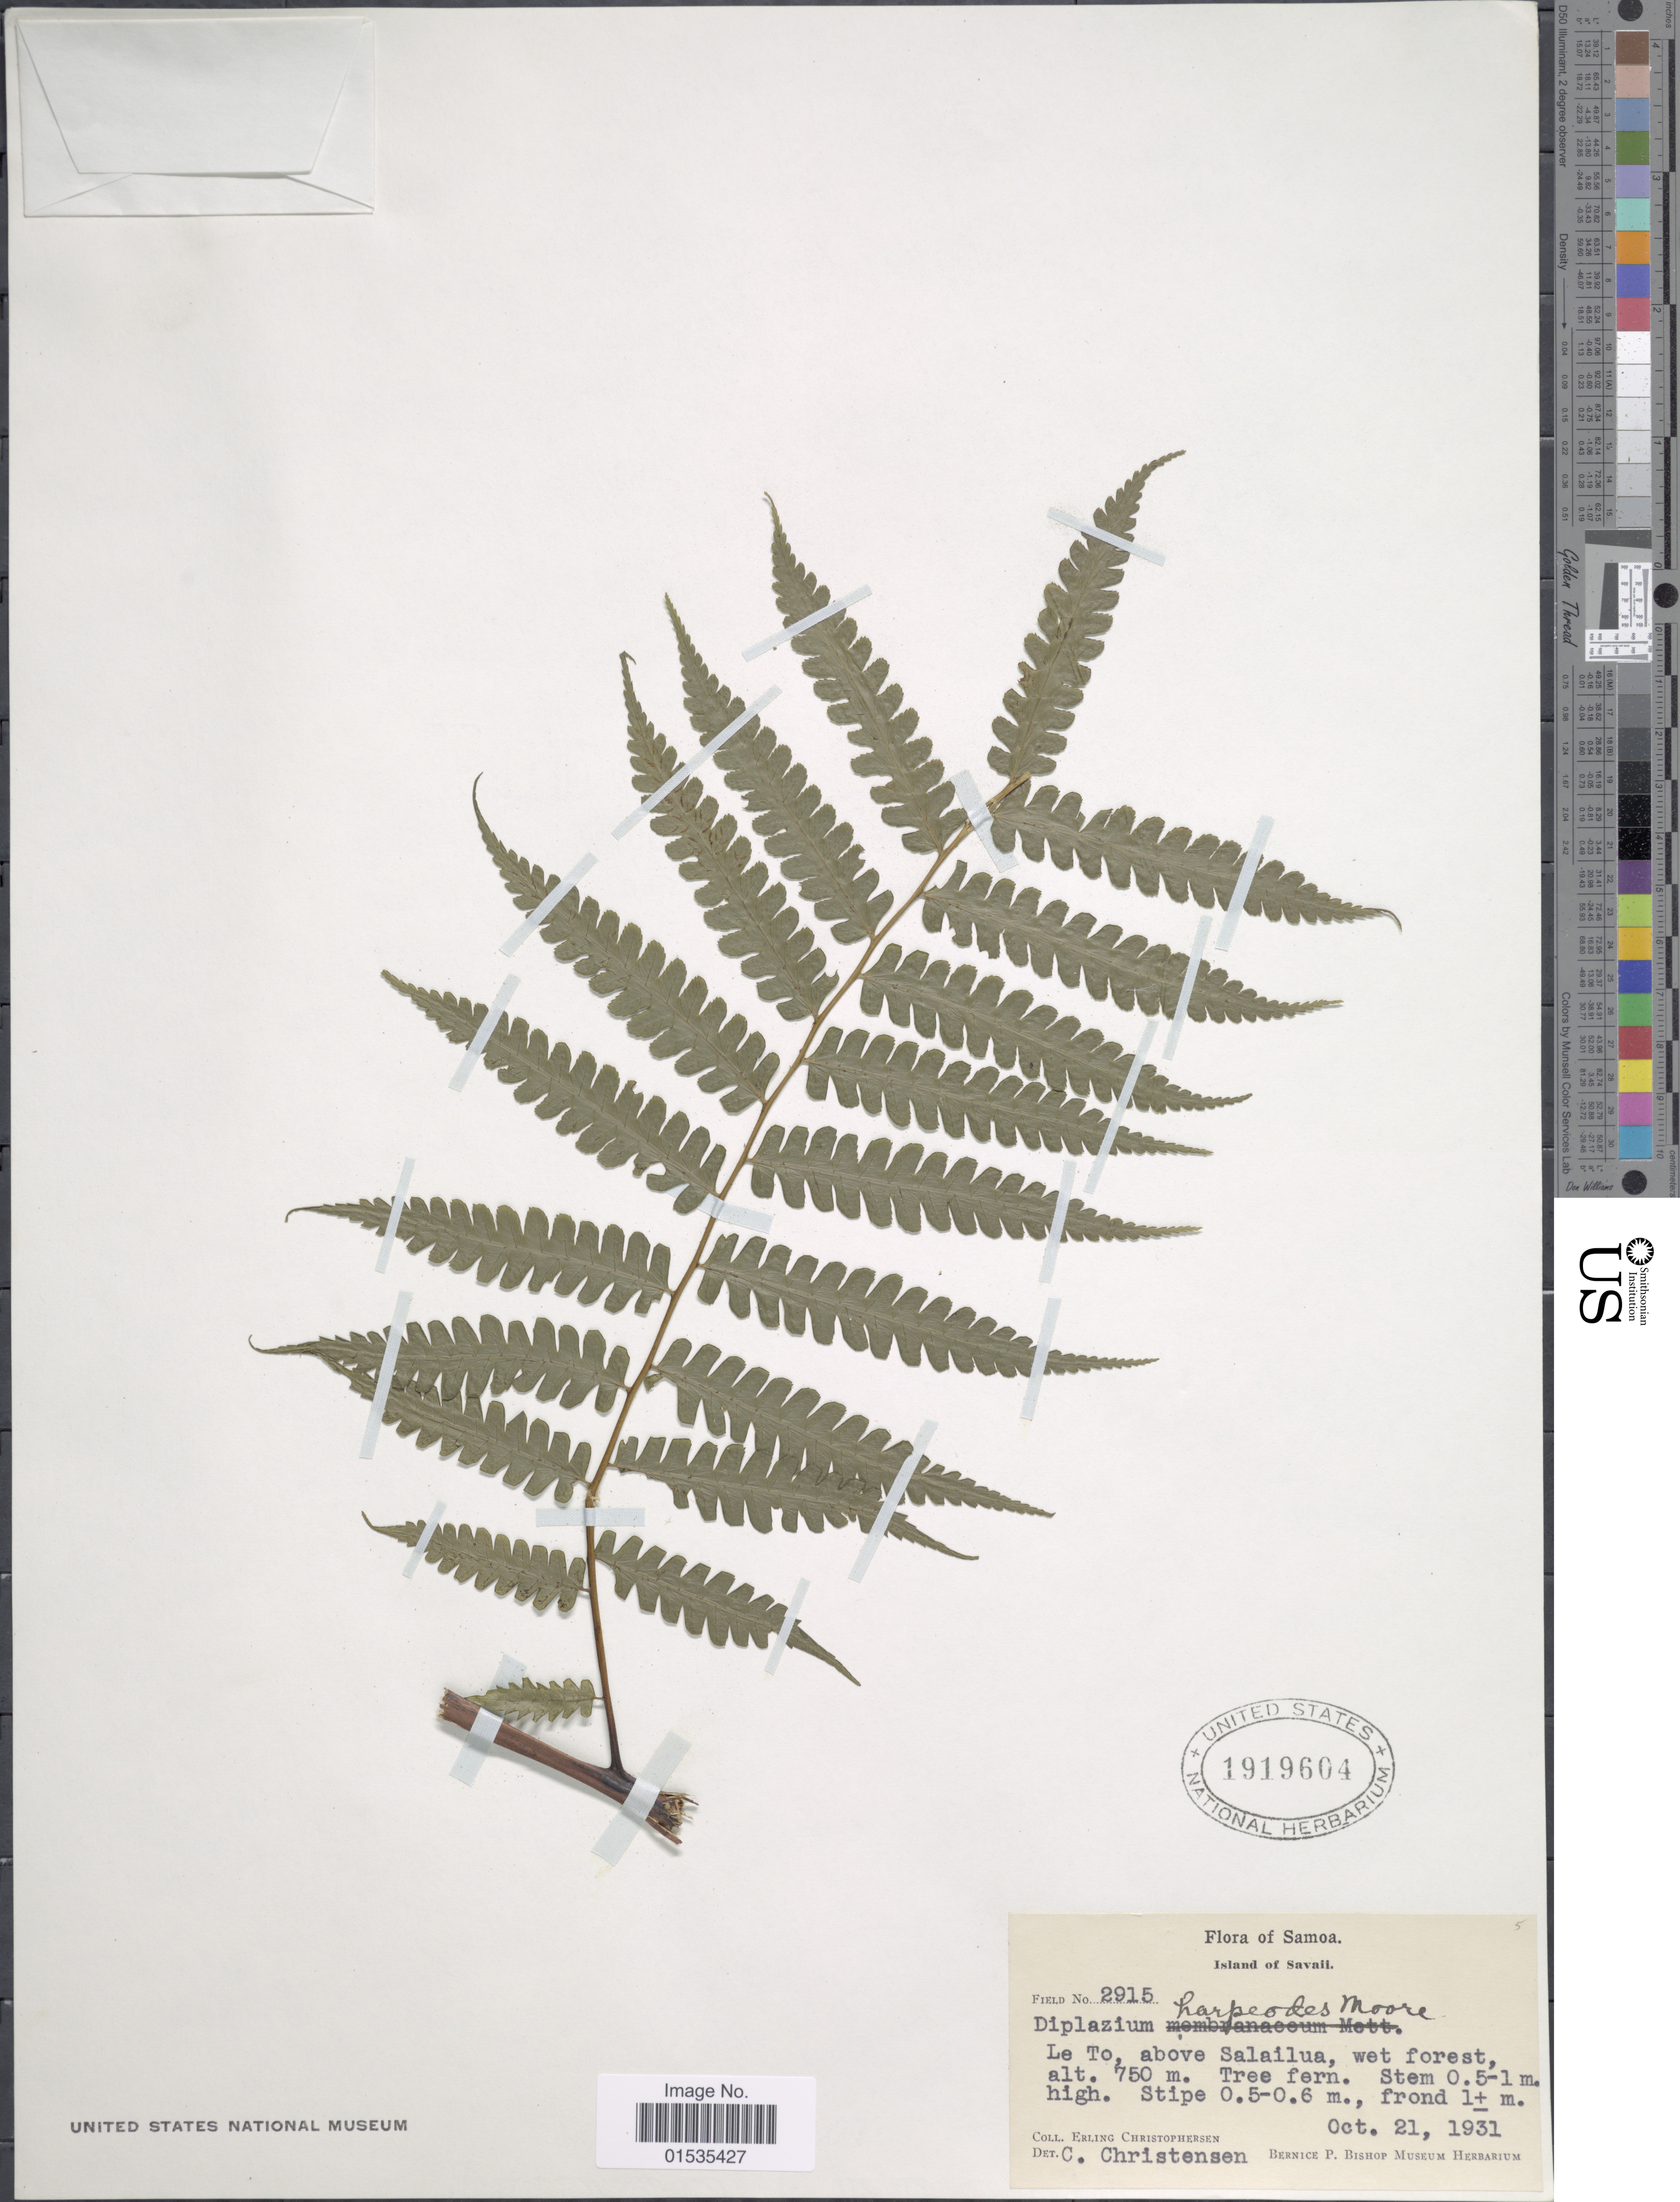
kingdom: Plantae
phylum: Tracheophyta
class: Polypodiopsida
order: Polypodiales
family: Athyriaceae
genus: Diplazium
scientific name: Diplazium harpeodes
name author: T. Moore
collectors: E. Christophersen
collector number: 2915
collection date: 1931-10-21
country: Samoa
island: Savai'i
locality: Savaii, Le to, above Salailua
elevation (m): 750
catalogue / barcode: US 1919604